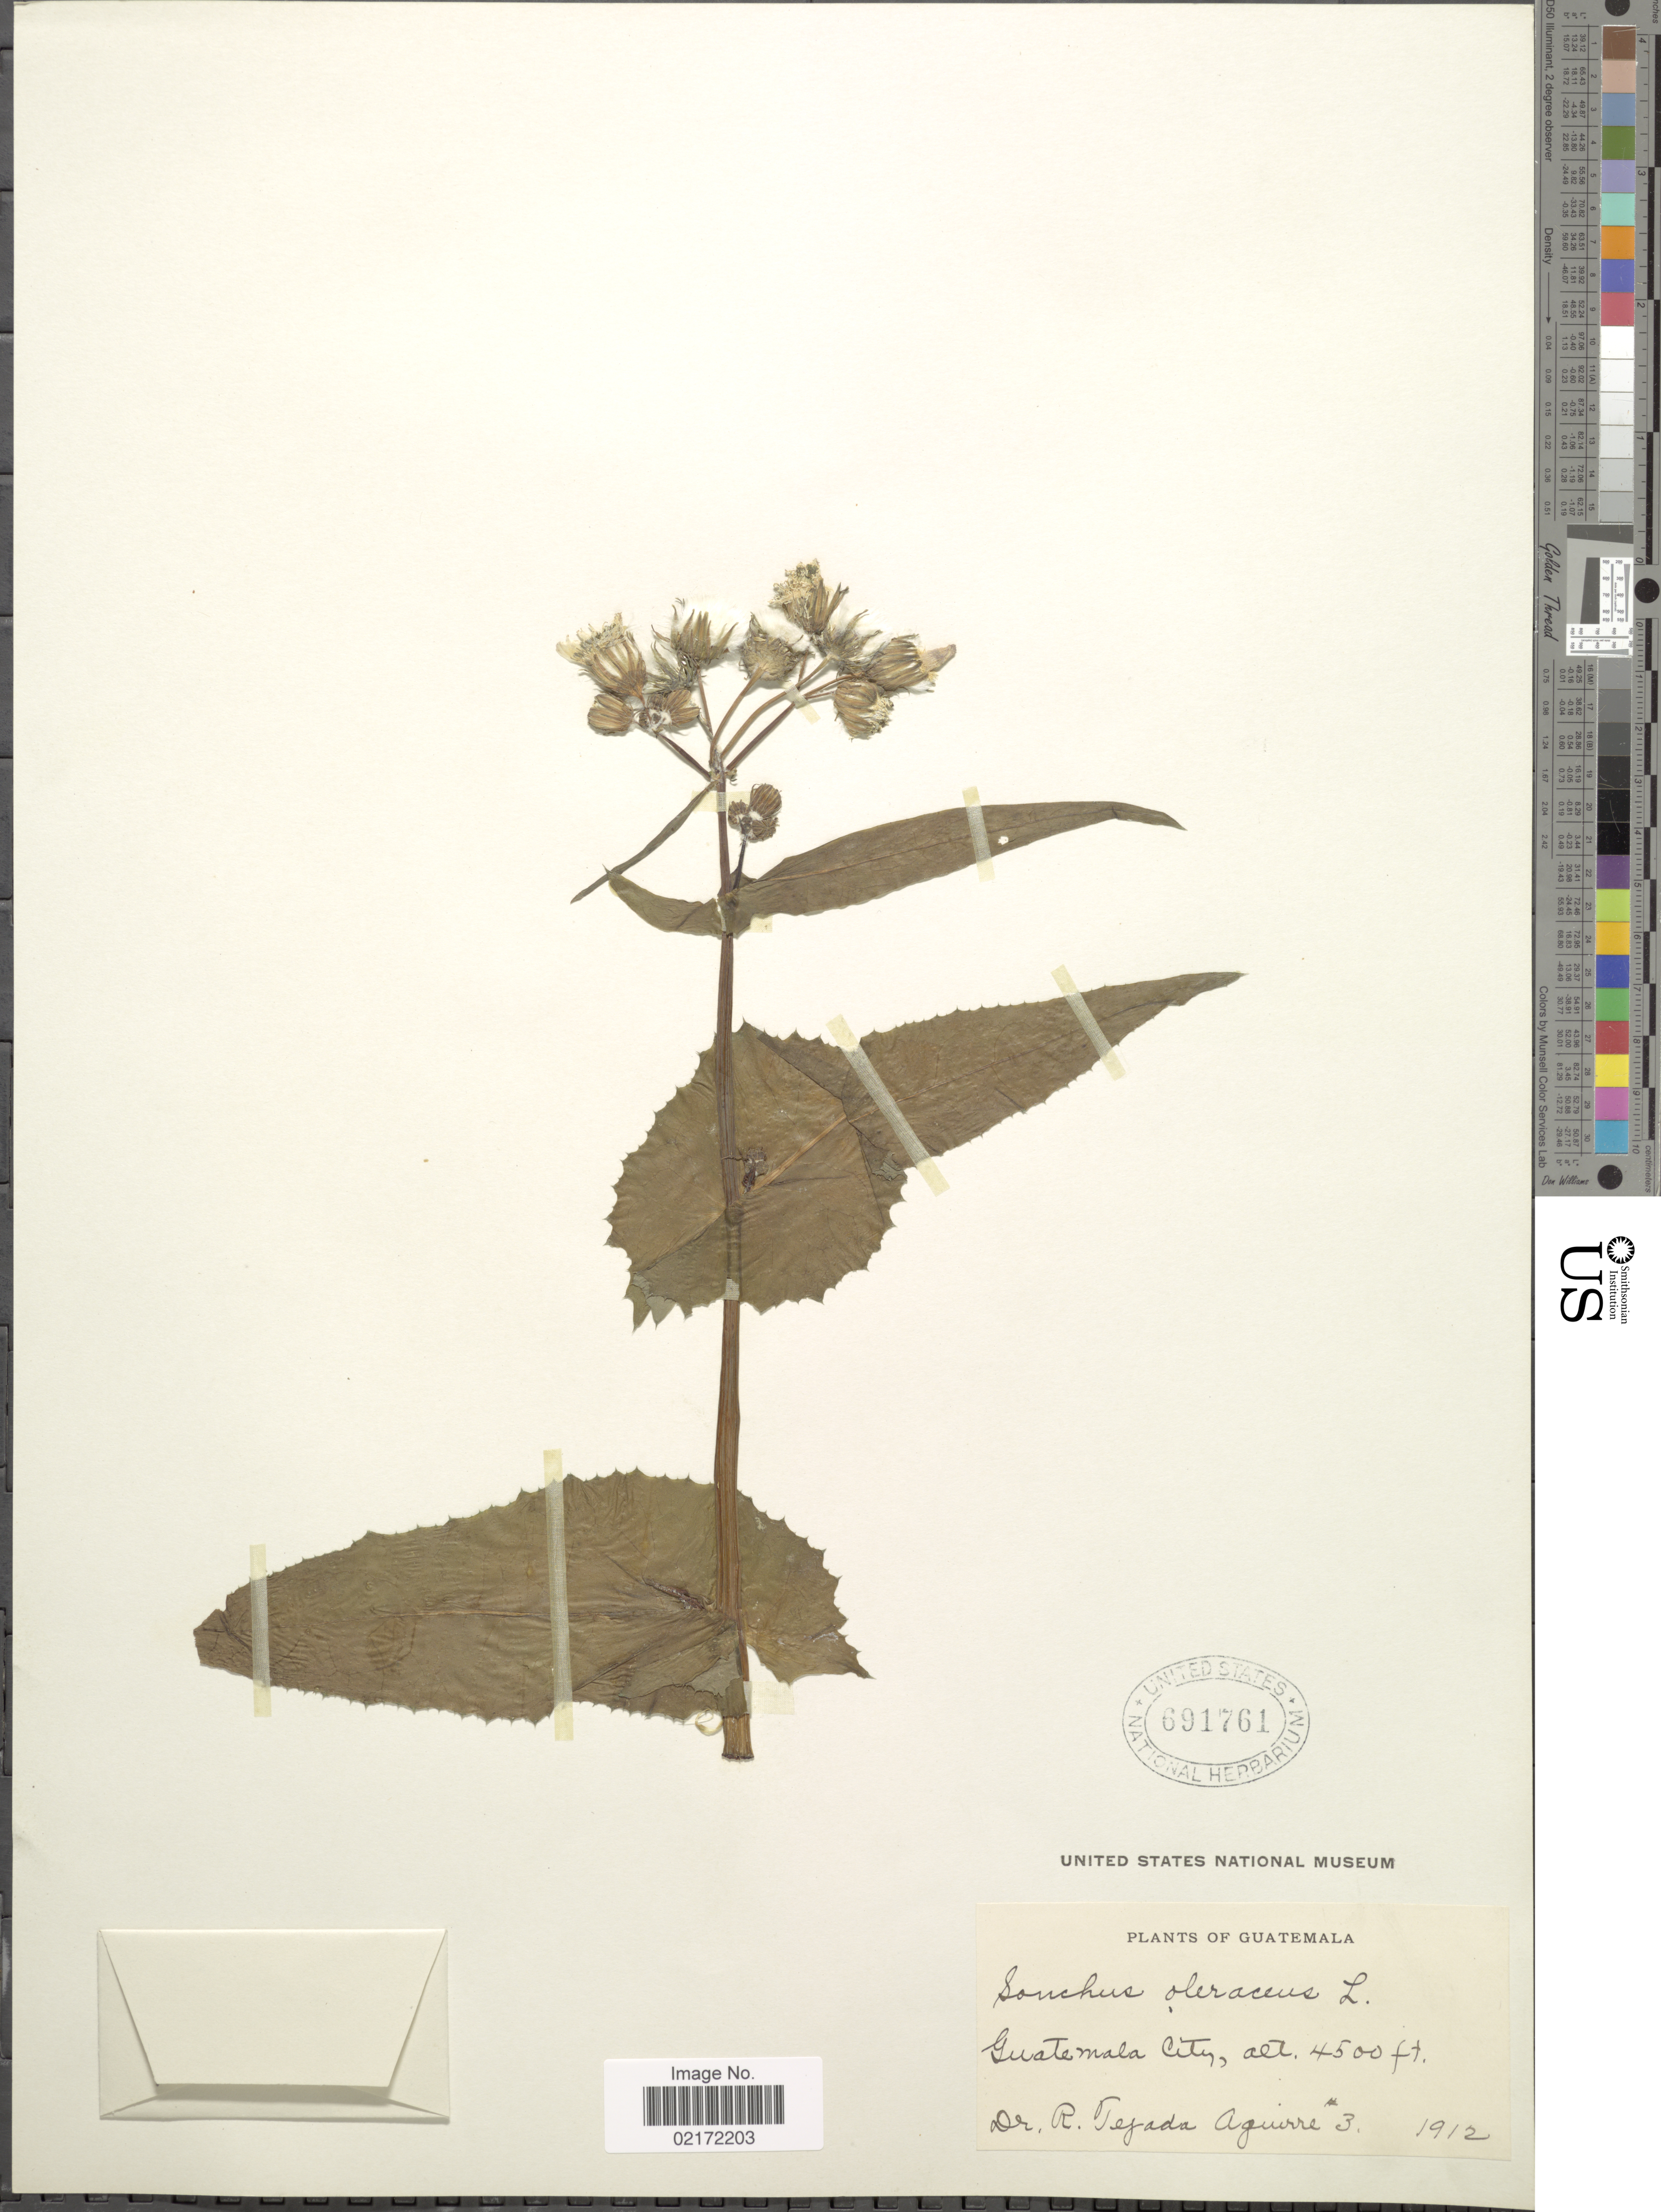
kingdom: Plantae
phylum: Tracheophyta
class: Magnoliopsida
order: Asterales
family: Asteraceae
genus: Sonchus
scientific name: Sonchus oleraceus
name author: L.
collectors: R. Aguirre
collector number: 3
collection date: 1912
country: Guatemala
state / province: Guatemala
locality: Guatemala City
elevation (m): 1372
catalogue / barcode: US 691761